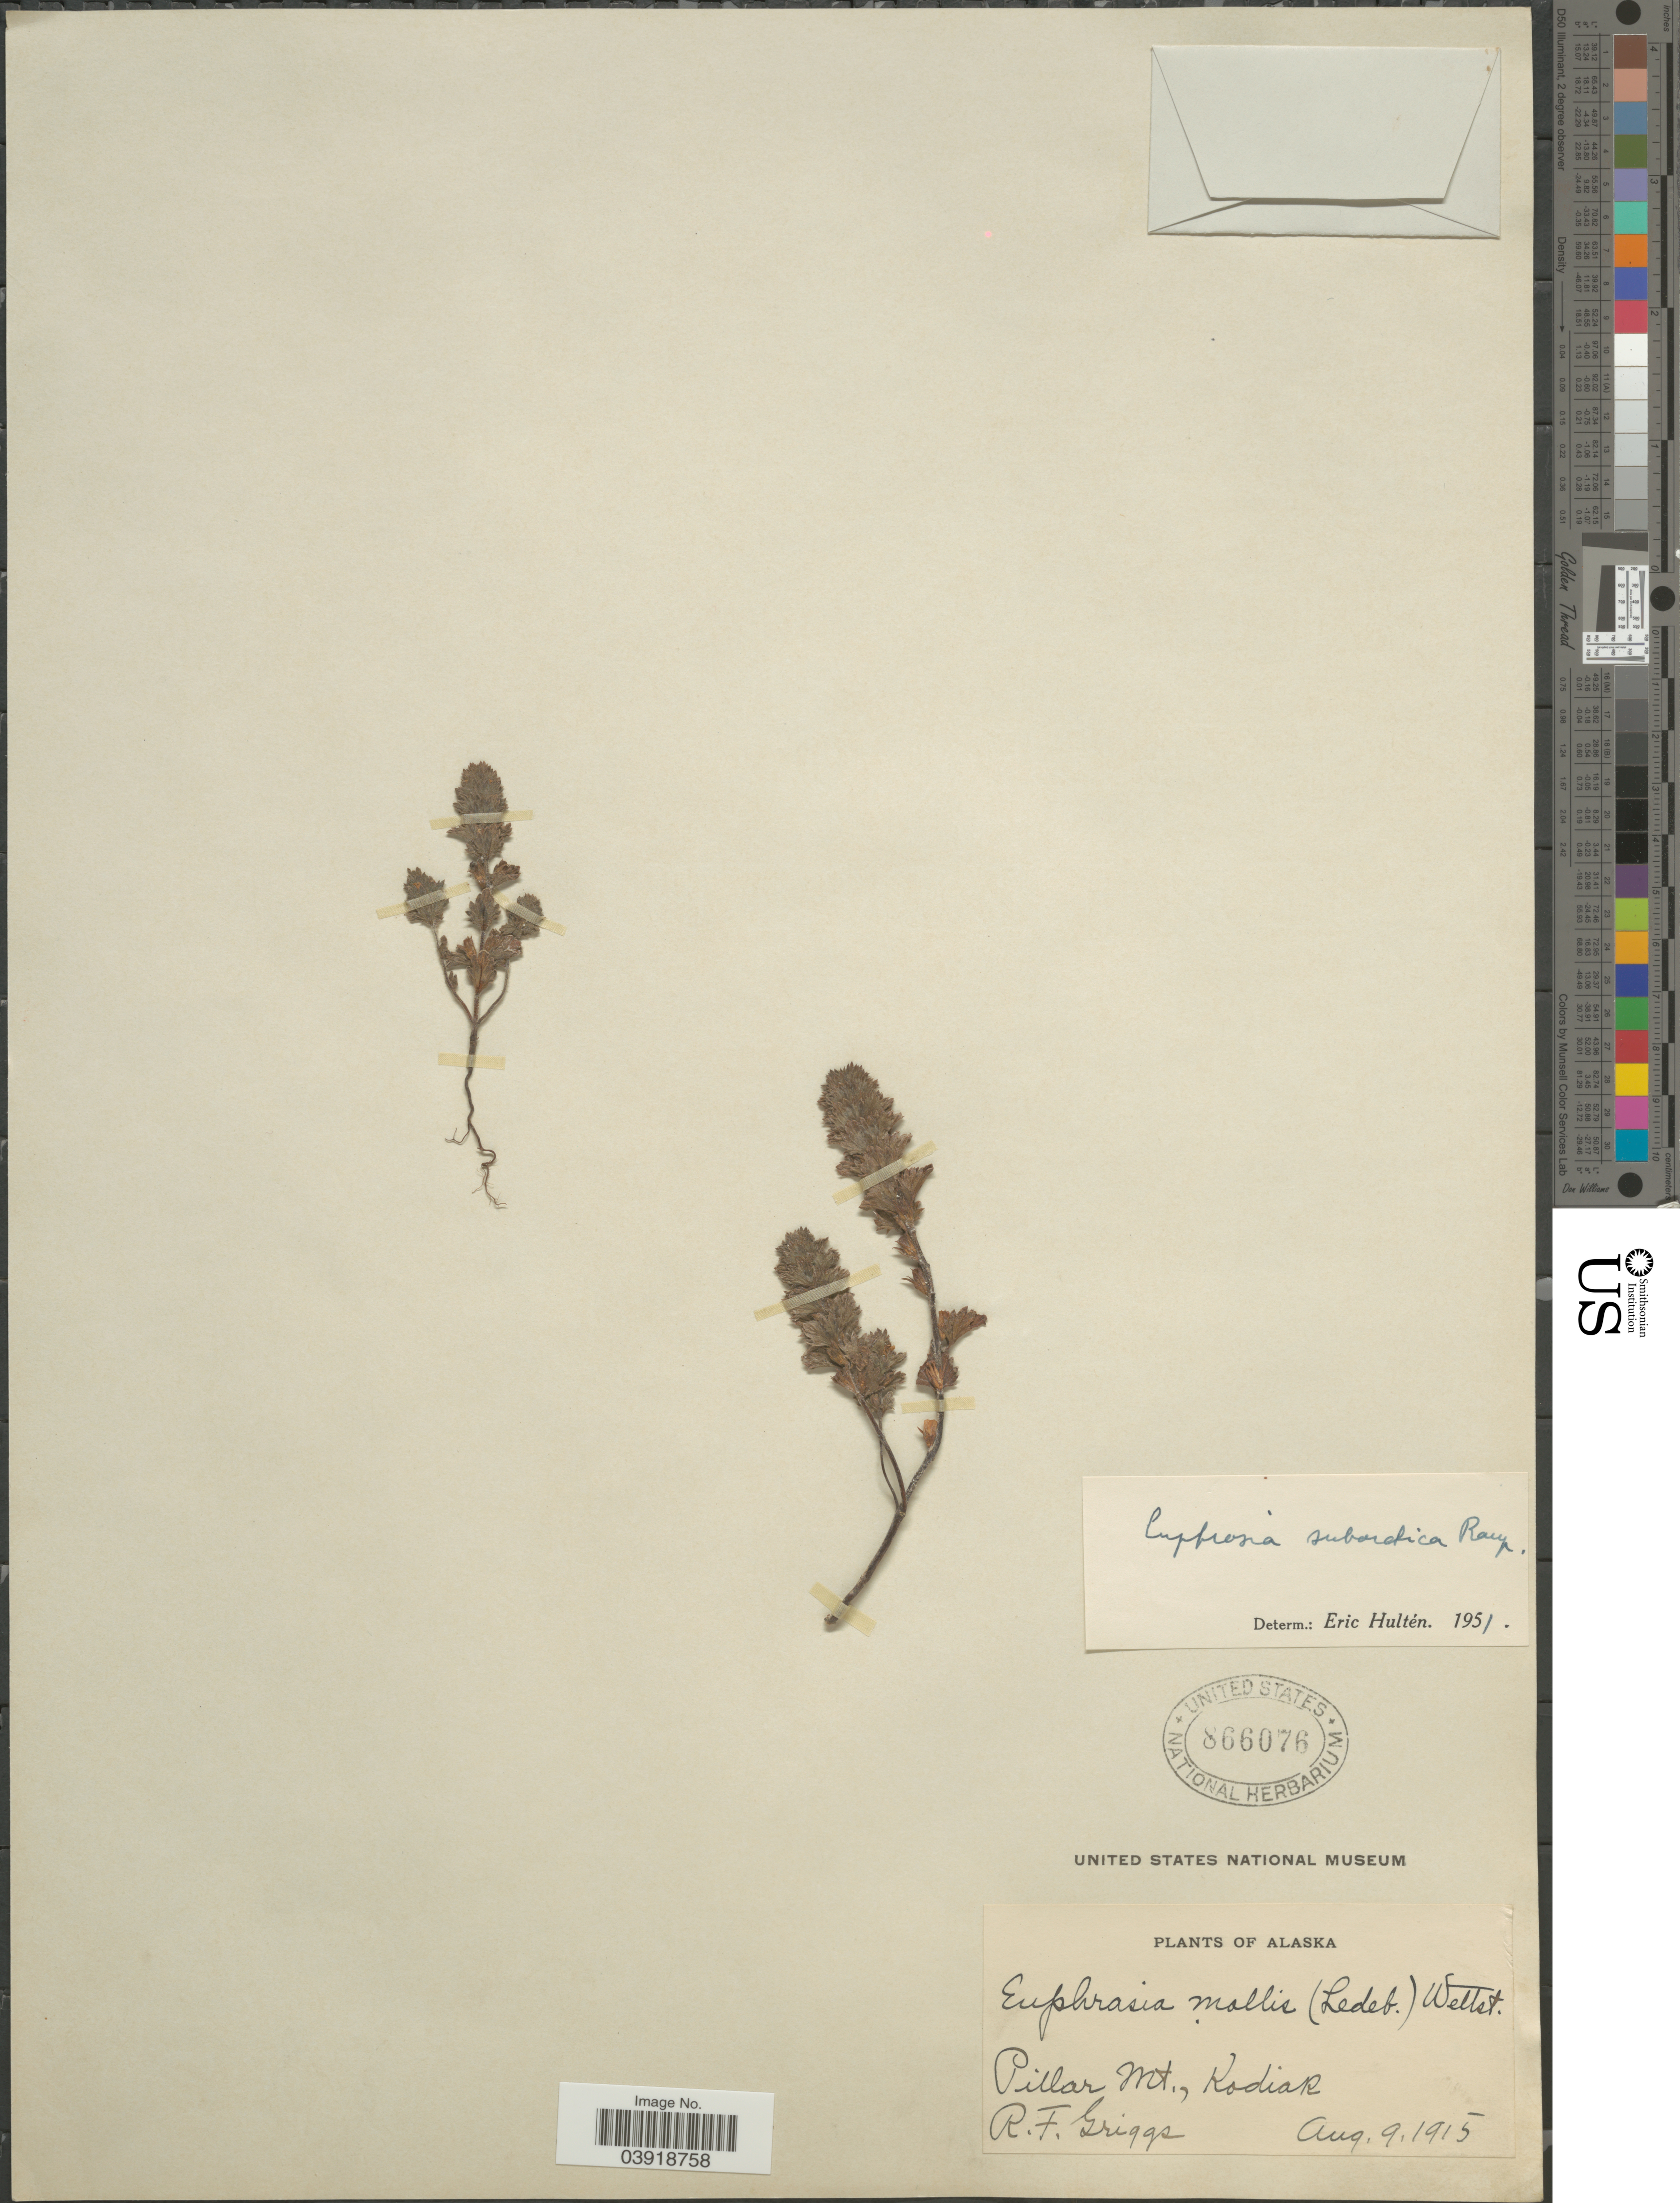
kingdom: Plantae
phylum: Tracheophyta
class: Magnoliopsida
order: Lamiales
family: Orobanchaceae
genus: Euphrasia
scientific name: Euphrasia subarctica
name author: Raup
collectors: R. F. Griggs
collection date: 1915-08-09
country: United States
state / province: Alaska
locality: Pillar Mt., Kodiak.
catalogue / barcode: US 866076